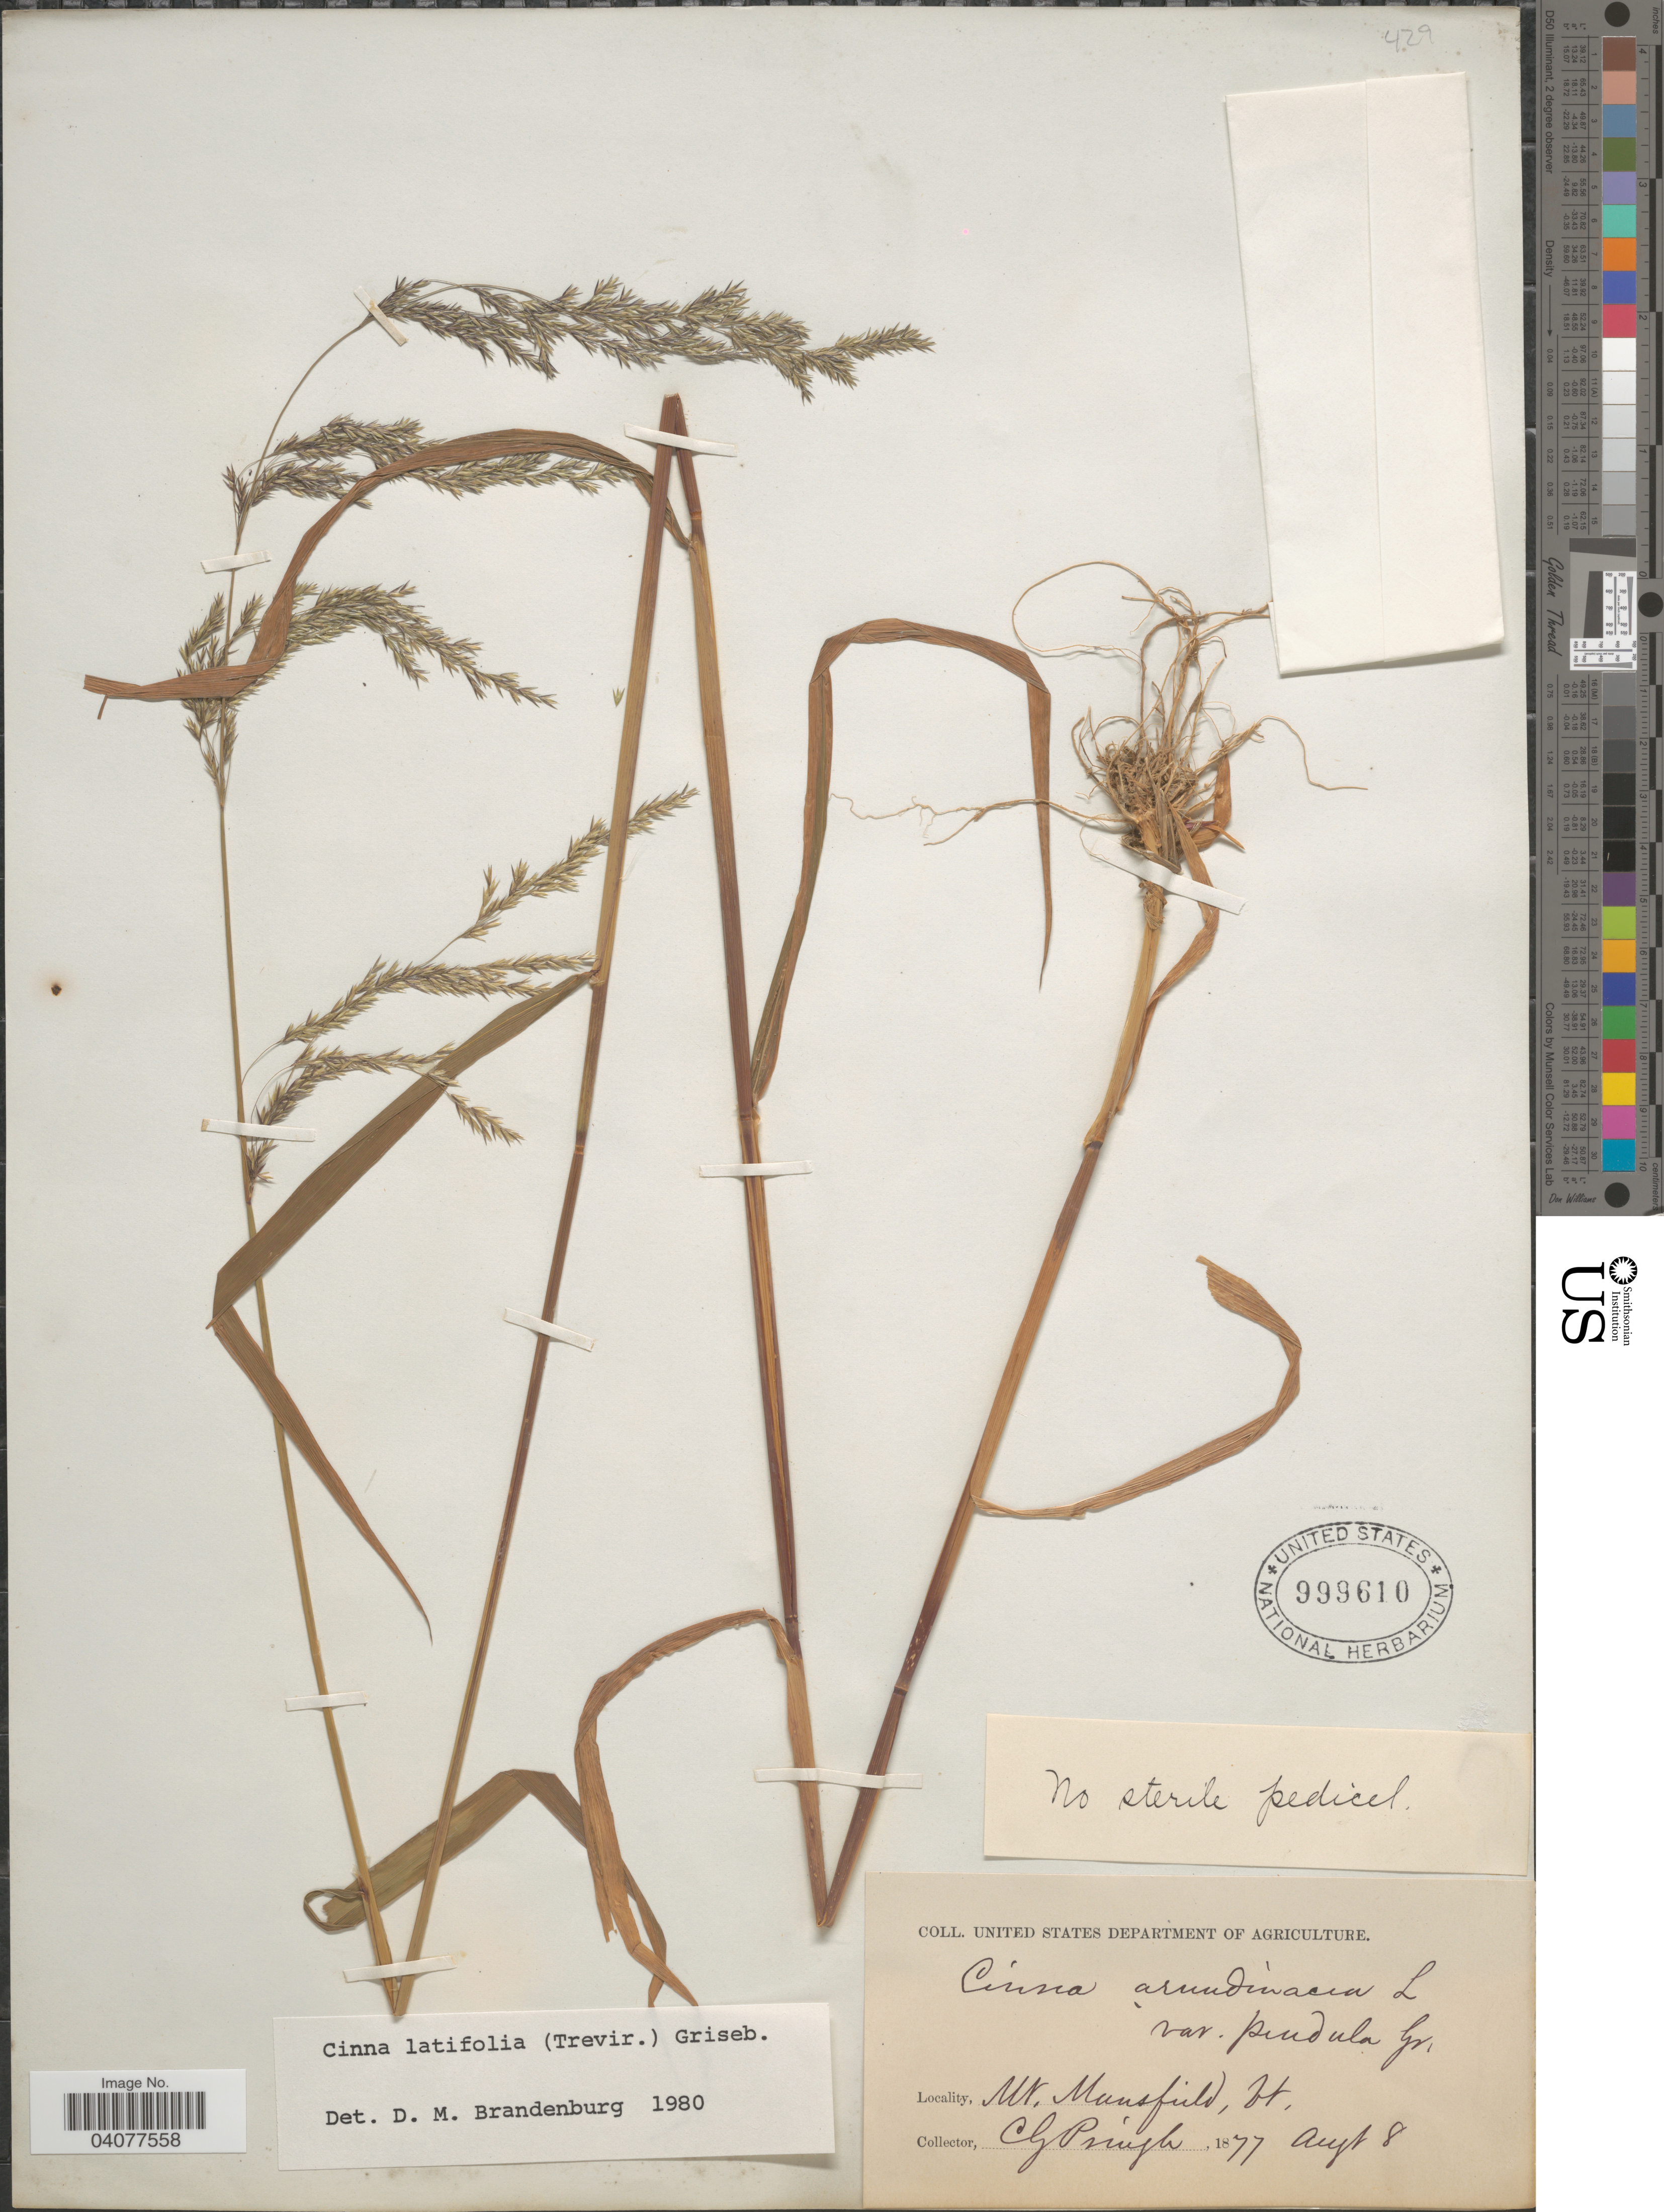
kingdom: Plantae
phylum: Tracheophyta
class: Liliopsida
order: Poales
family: Poaceae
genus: Cinna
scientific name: Cinna latifolia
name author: (Trevir. ex Goeppert) Griseb.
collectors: C. G. Pringle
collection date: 1877-08-08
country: United States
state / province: Vermont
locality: Mt. Mansfield.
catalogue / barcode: US 999610